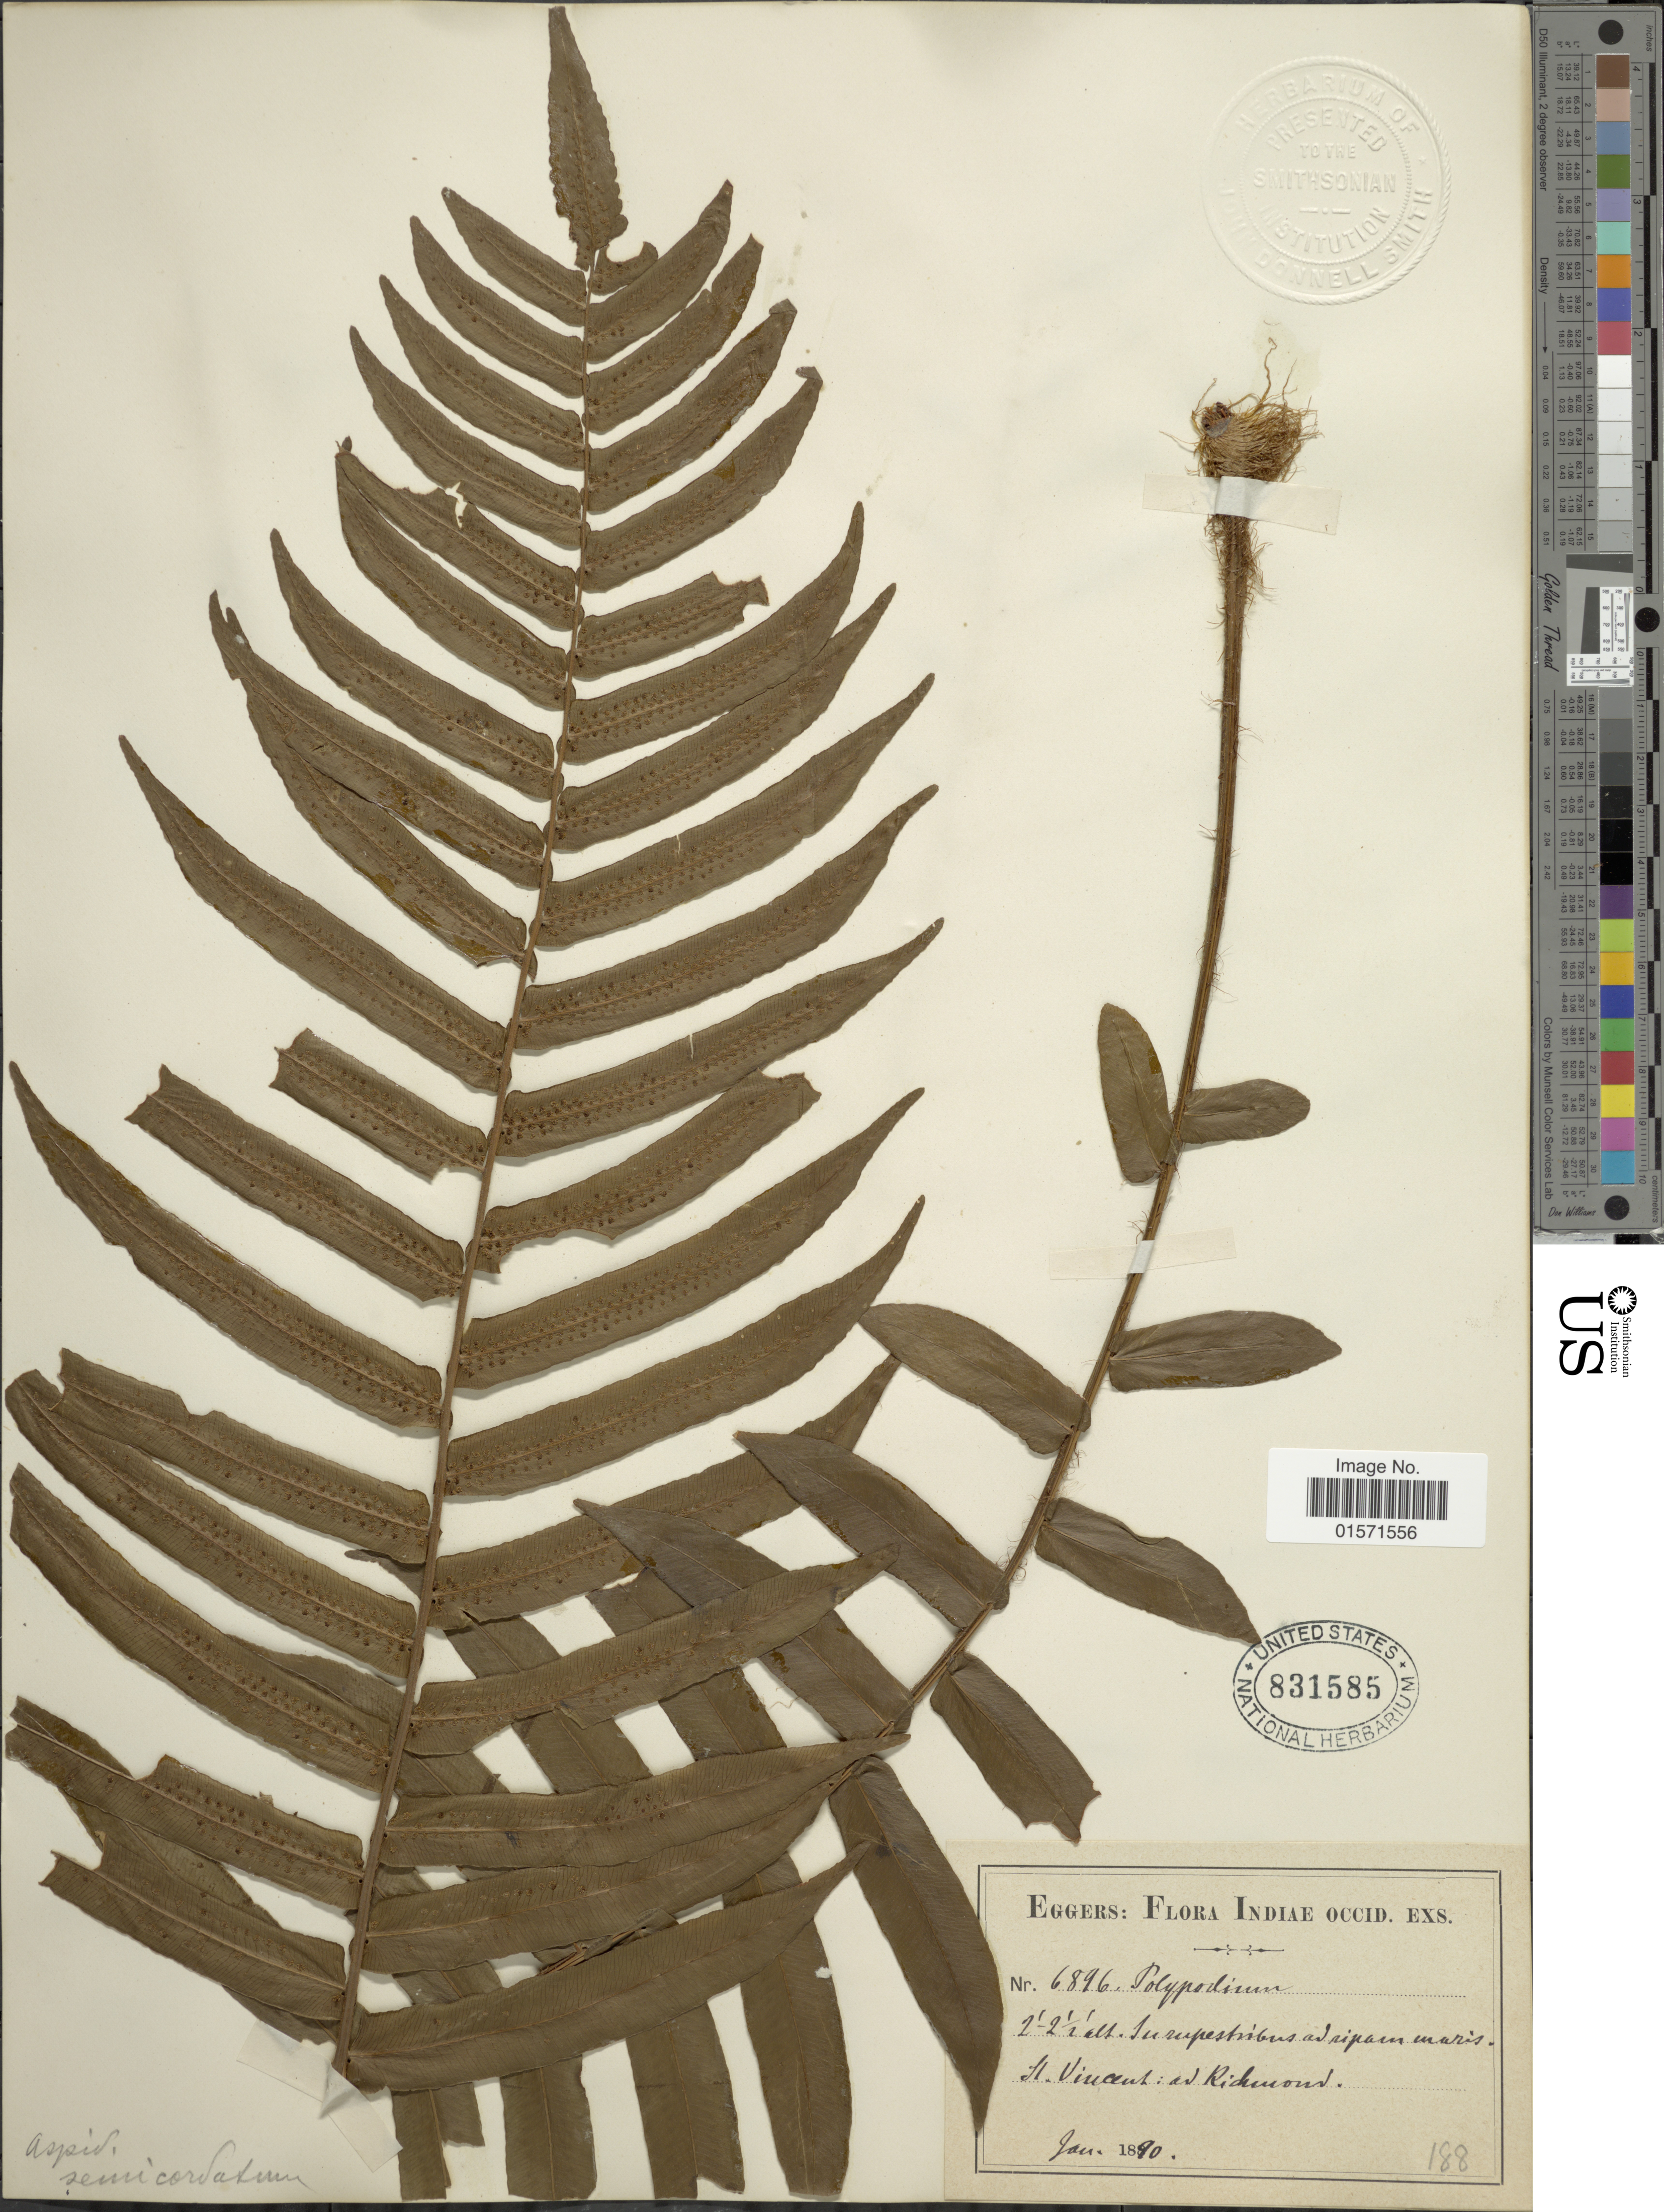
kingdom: Plantae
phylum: Tracheophyta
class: Polypodiopsida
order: Polypodiales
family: Lomariopsidaceae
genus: Cyclopeltis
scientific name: Cyclopeltis semicordata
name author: (Sw.) J. Sm.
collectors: -. Eggers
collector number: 6896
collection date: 1890-01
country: St. Vincent - Grenadines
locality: St. Vincents: ad Richmond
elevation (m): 1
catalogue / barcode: US 831585